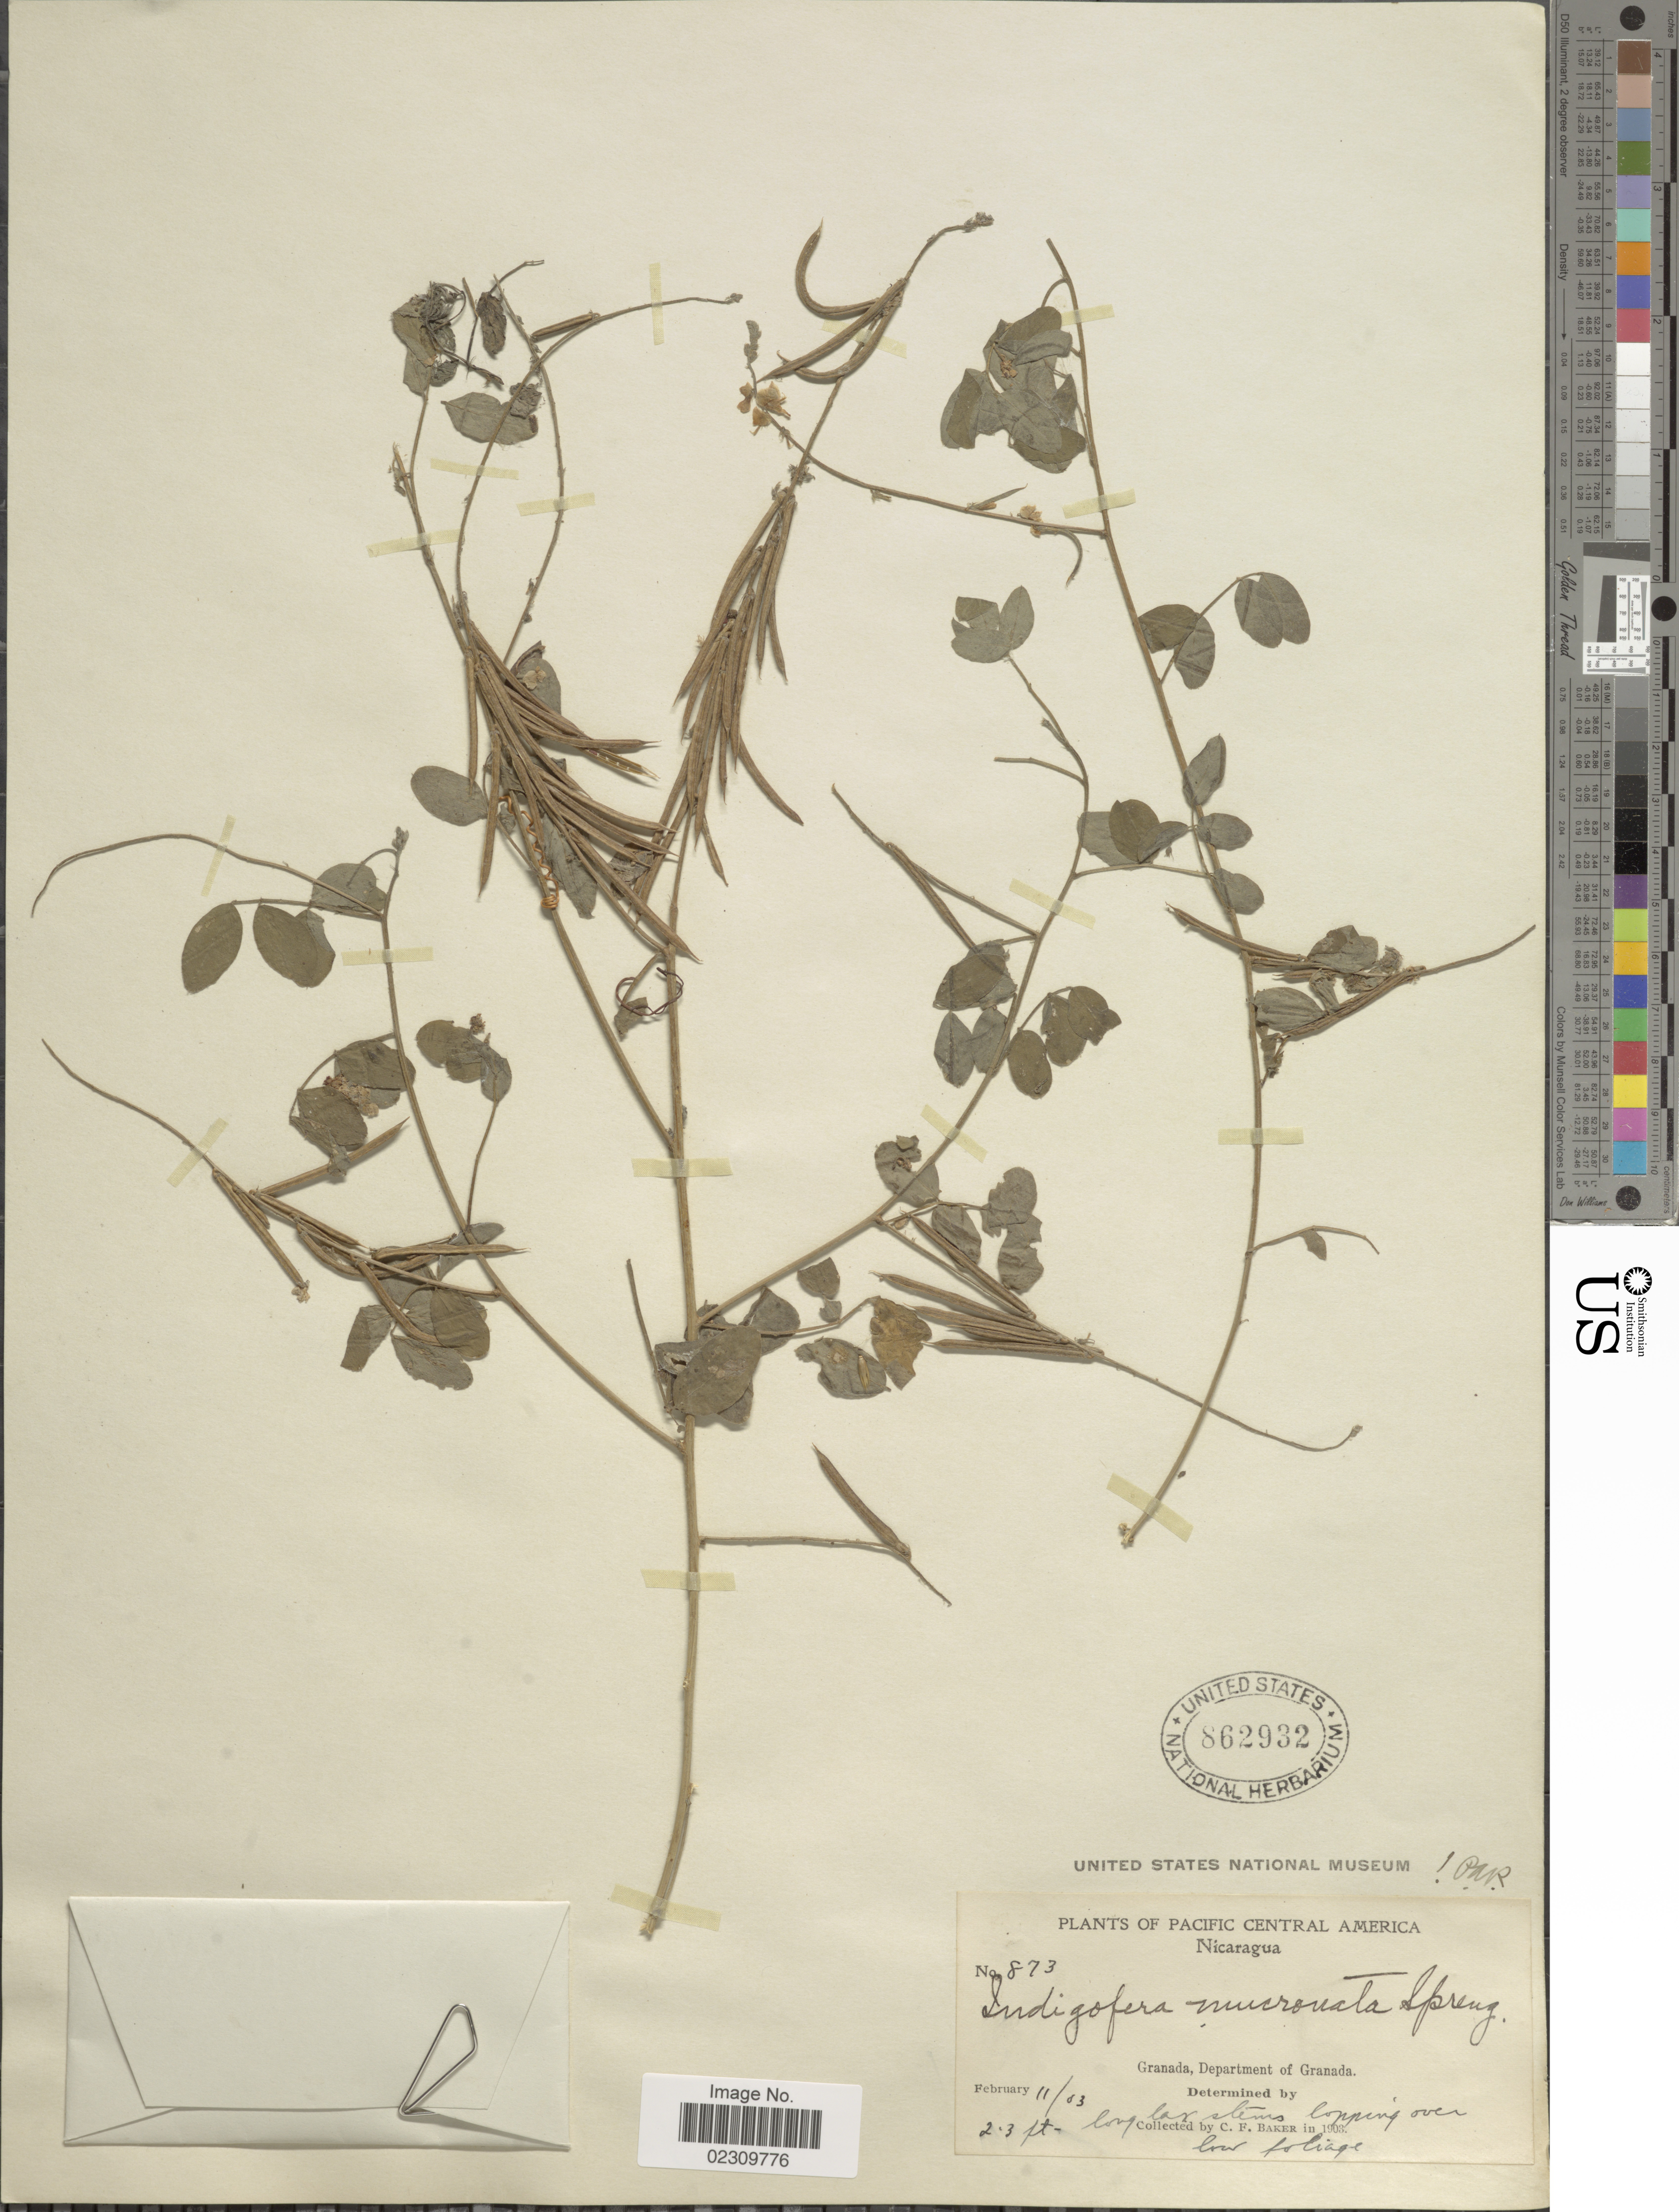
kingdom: Plantae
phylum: Tracheophyta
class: Magnoliopsida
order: Fabales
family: Fabaceae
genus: Indigofera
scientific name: Indigofera mucronata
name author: Lam.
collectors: C. F. Baker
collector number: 873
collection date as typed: Transcribed d/m/y: 11/2/3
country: Nicaragua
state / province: Granada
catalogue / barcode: US 862932